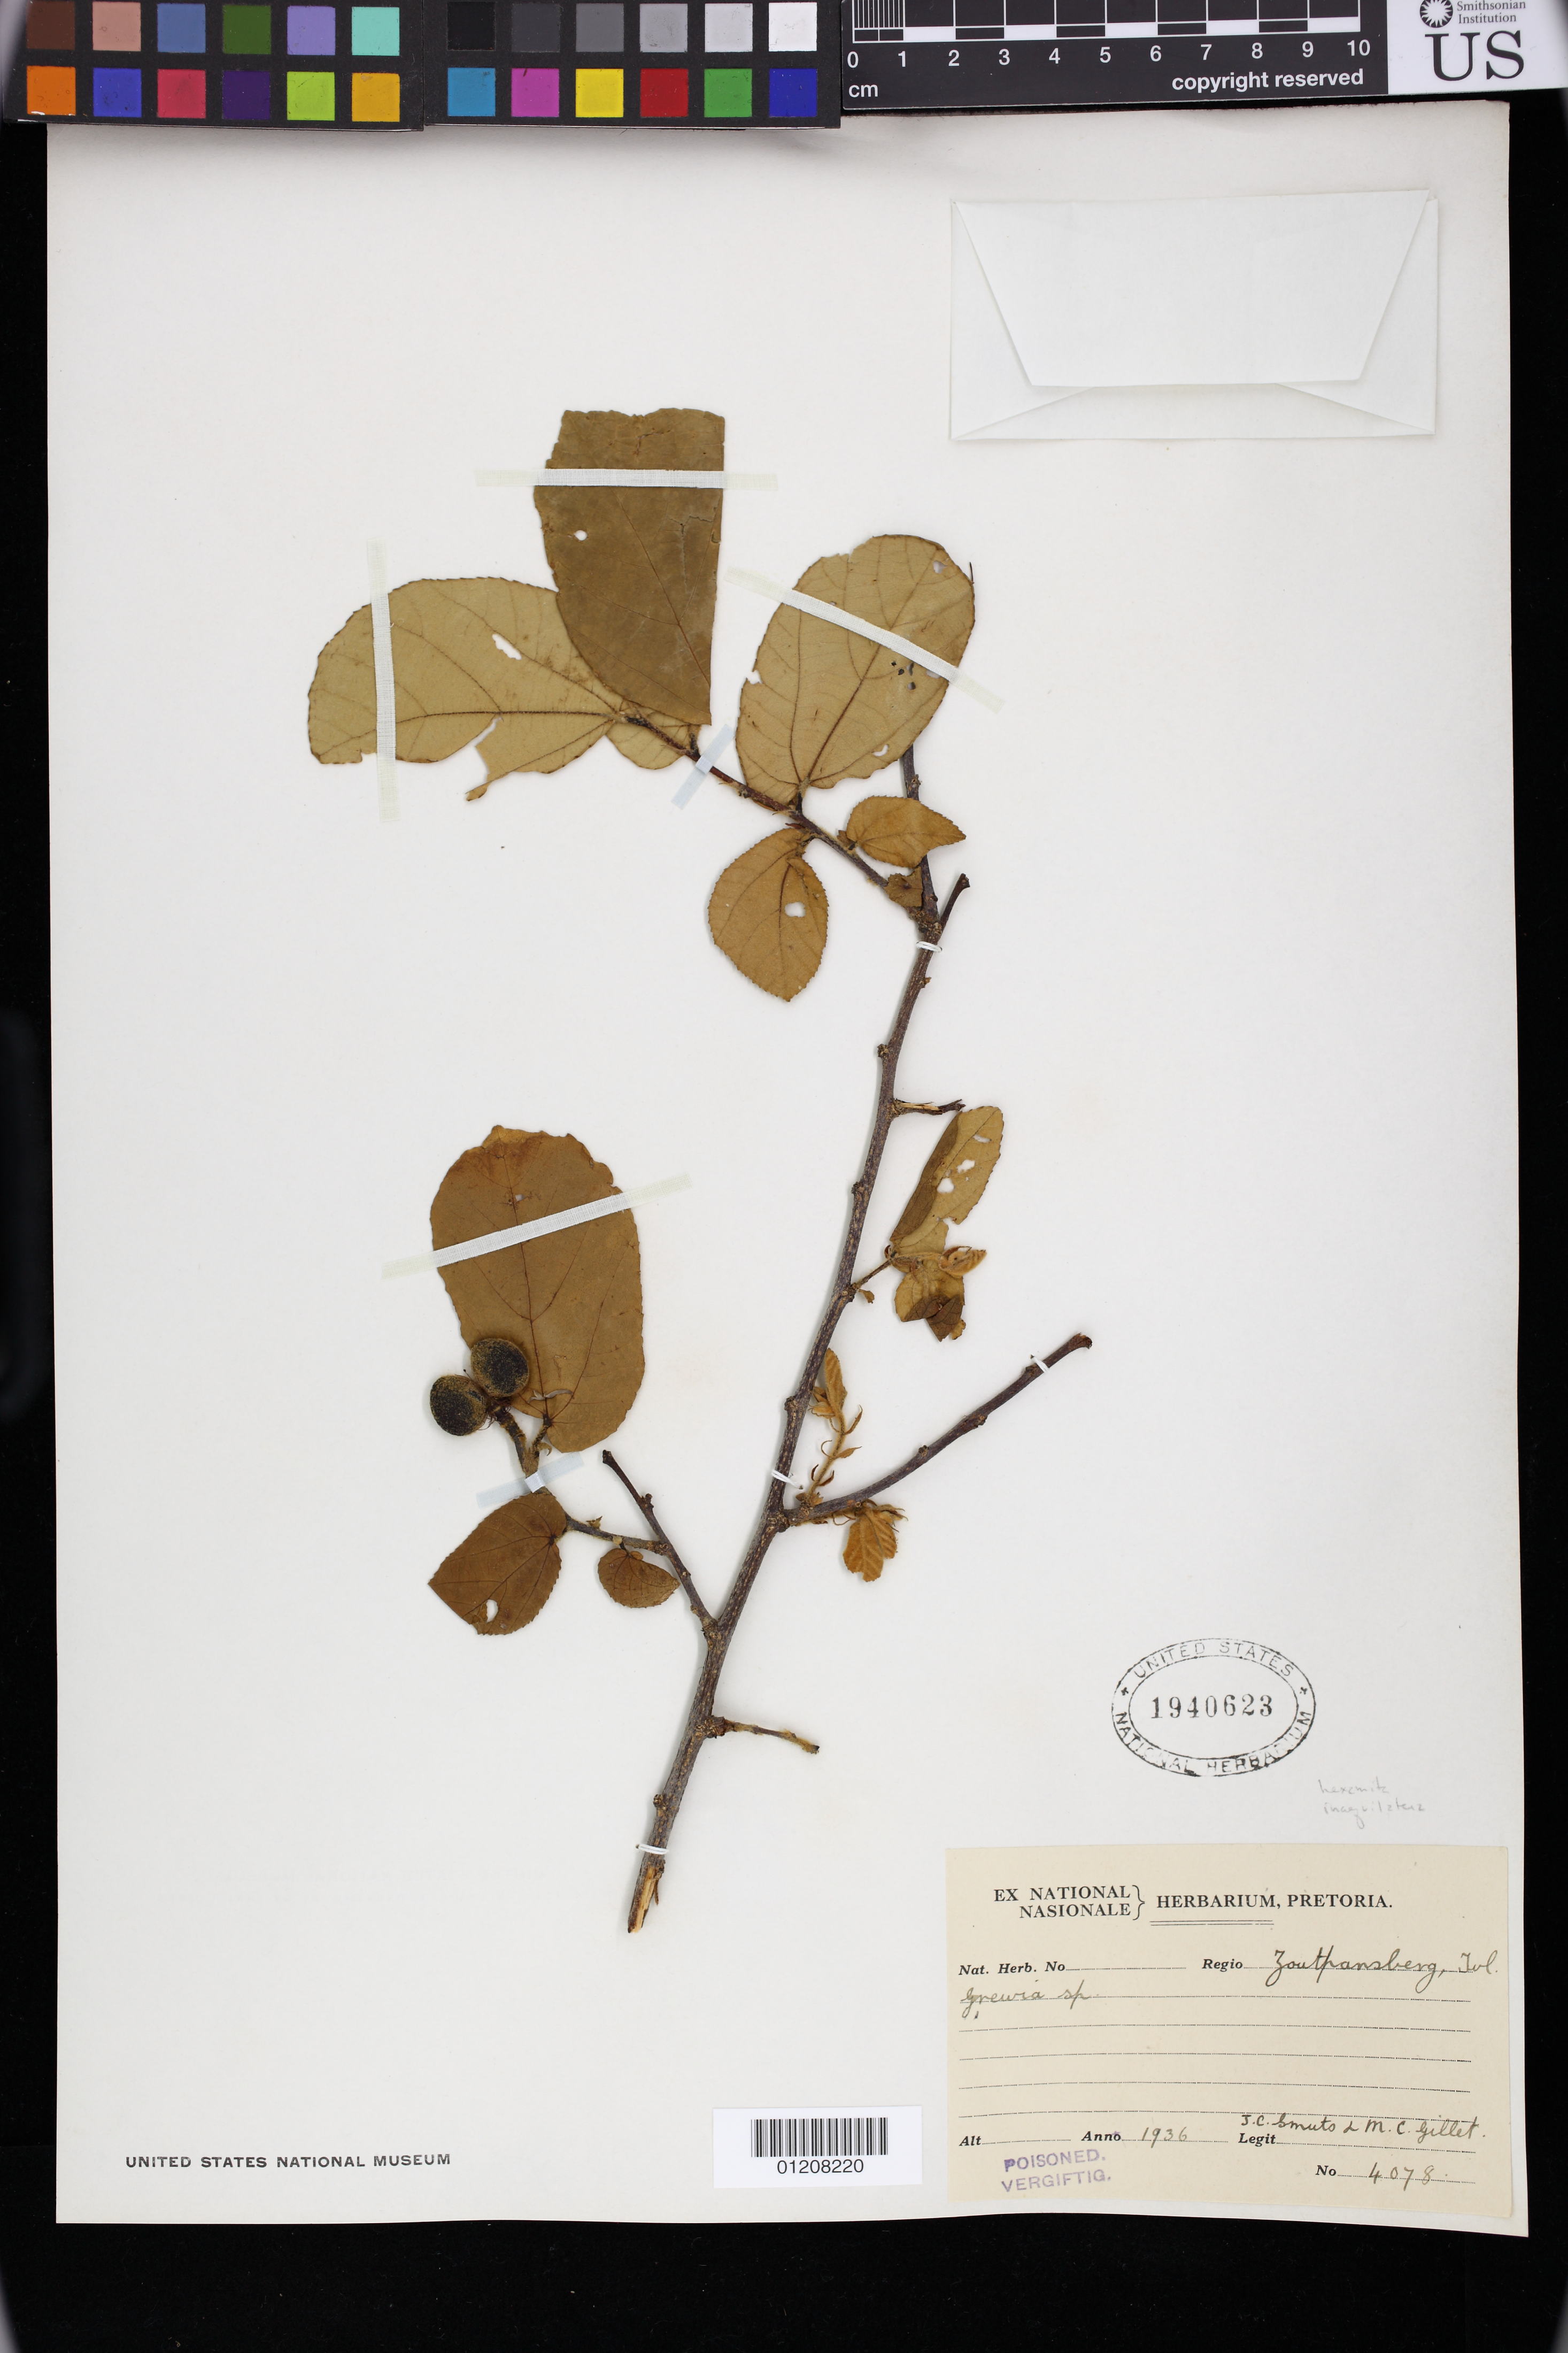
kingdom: Plantae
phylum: Tracheophyta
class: Magnoliopsida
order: Malvales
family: Malvaceae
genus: Grewia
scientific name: Grewia sp.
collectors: J. C. Smuts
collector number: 4078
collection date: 1936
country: South Africa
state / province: Limpopo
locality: Soutpansberg (Zoutpansberg)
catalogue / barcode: US 1940623